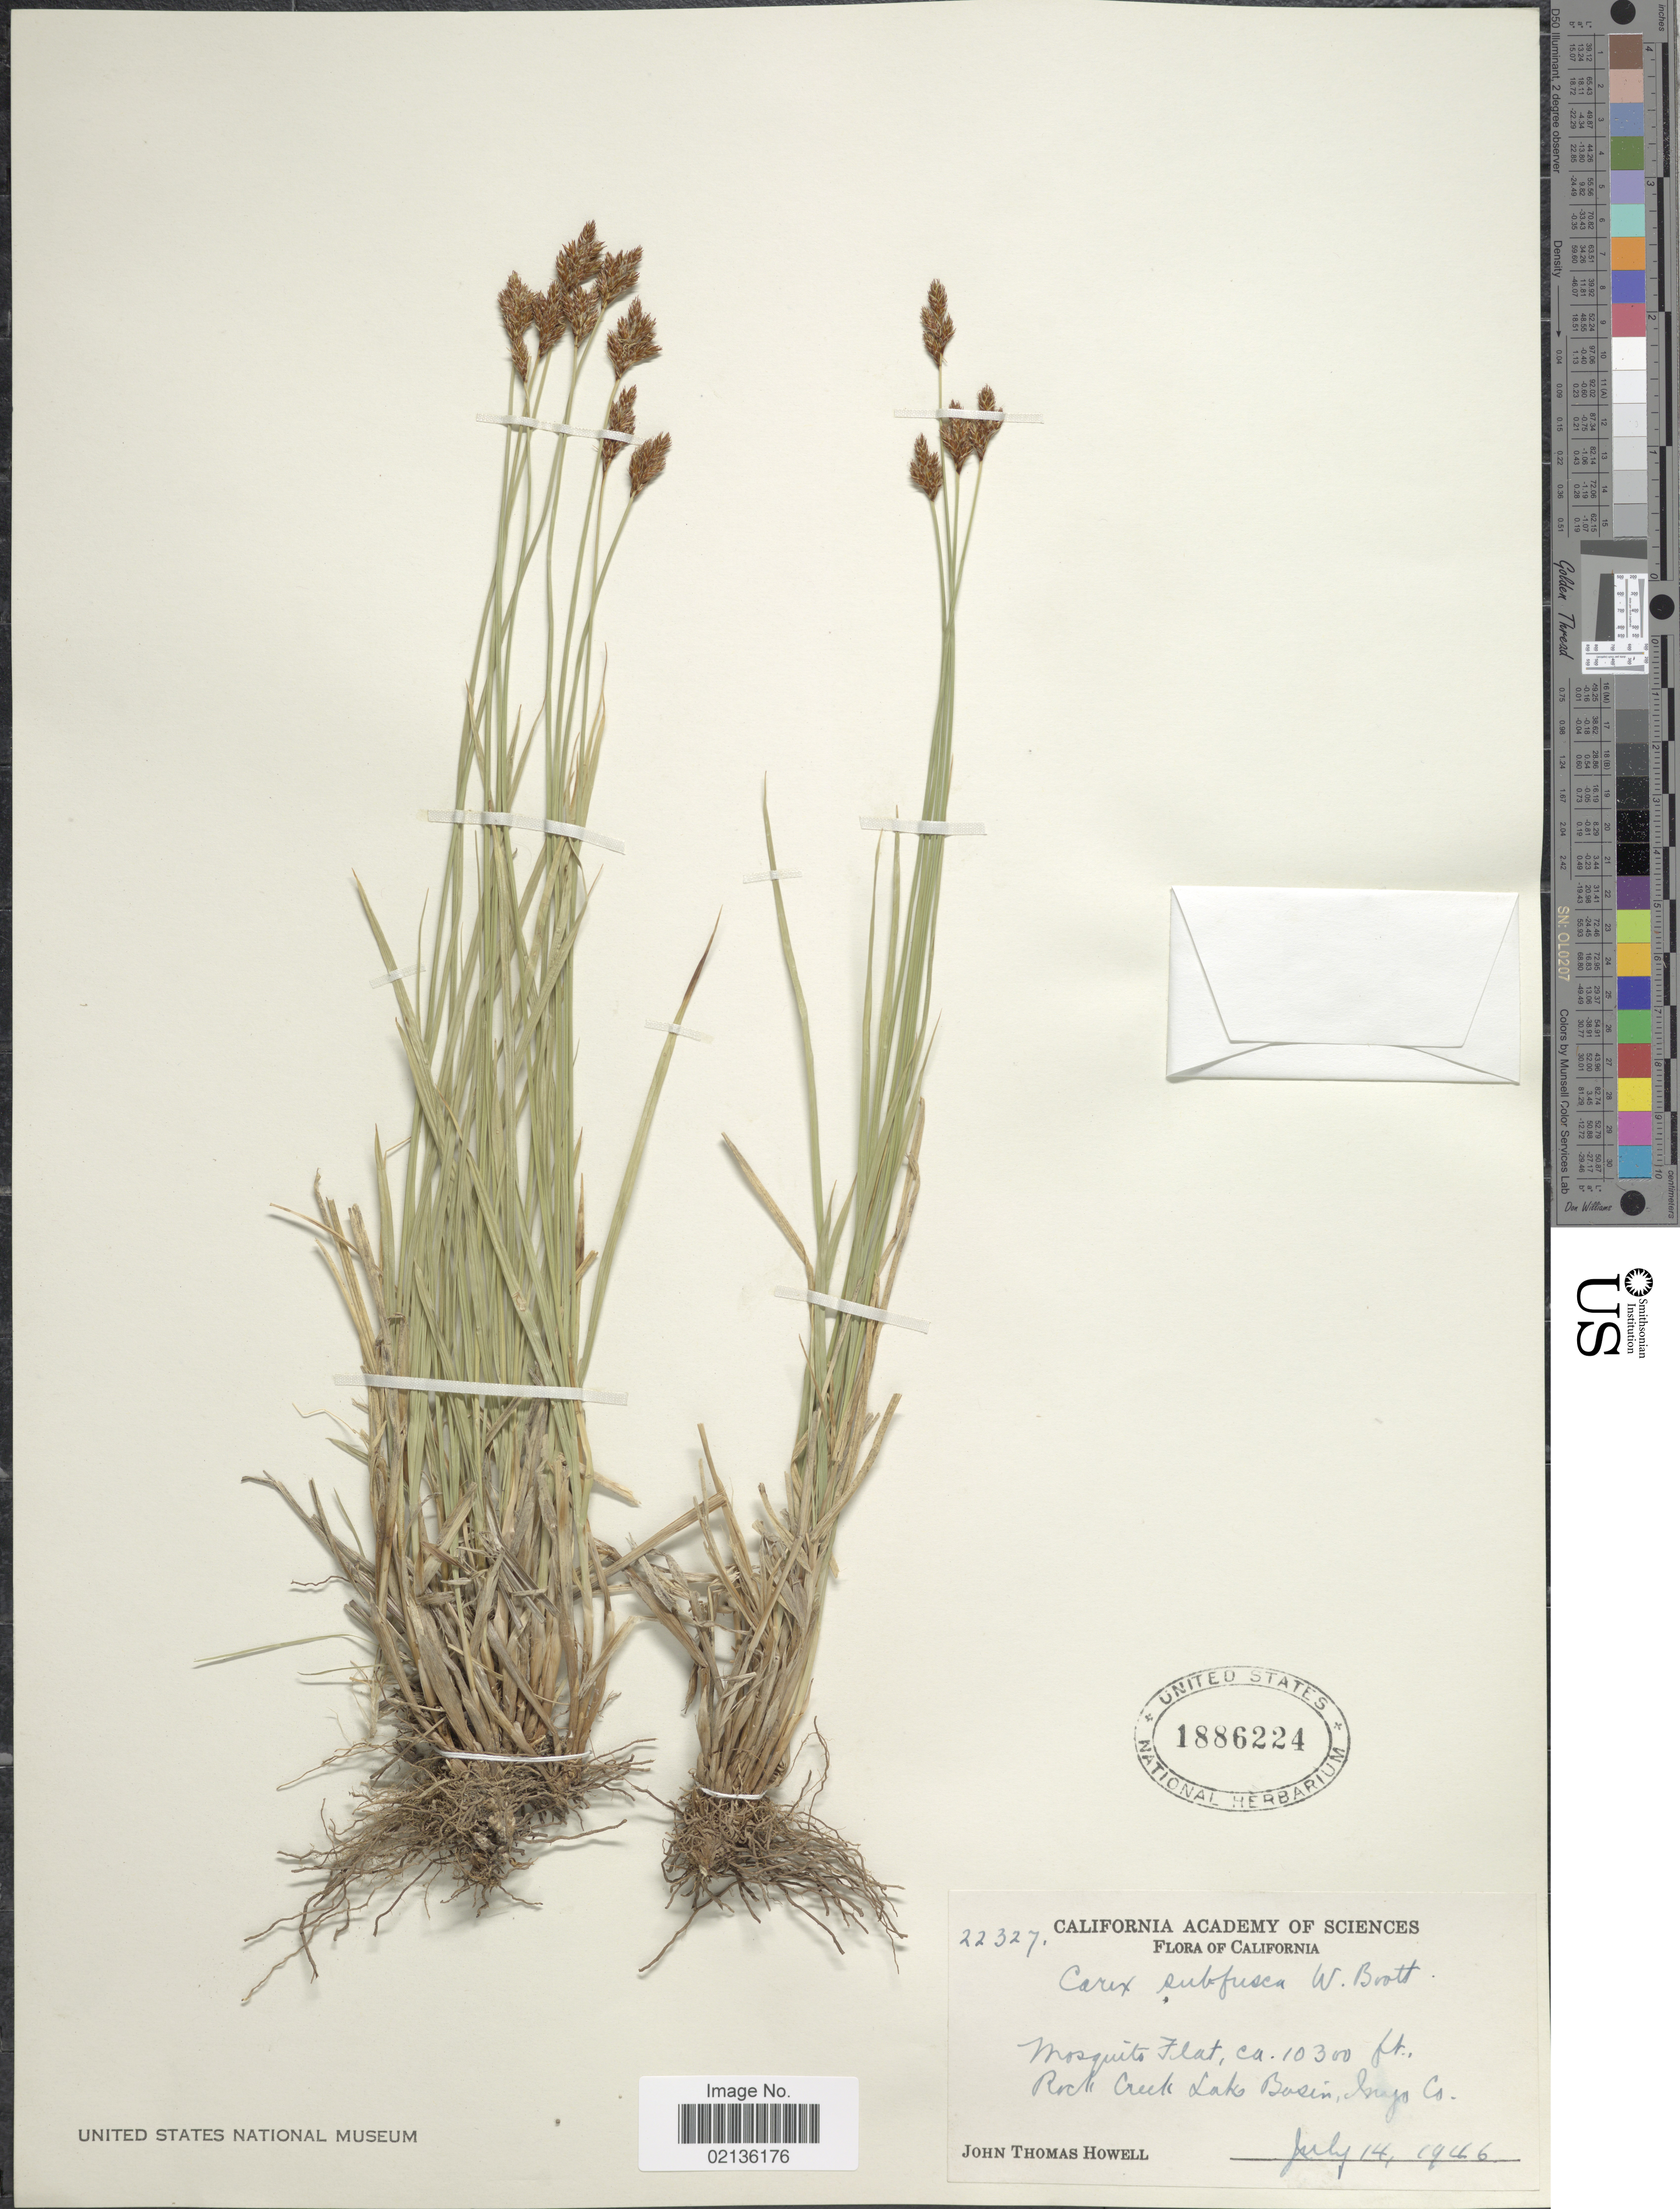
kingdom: Plantae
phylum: Tracheophyta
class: Liliopsida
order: Poales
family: Cyperaceae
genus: Carex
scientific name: Carex subfusca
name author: W. Boott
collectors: J. T. Howell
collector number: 22327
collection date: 1946-07-14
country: United States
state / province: California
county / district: Inyo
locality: Mosquito Flat, Rock Creek Lake Basin, Inyo Co.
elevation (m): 396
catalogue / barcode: US 1886224